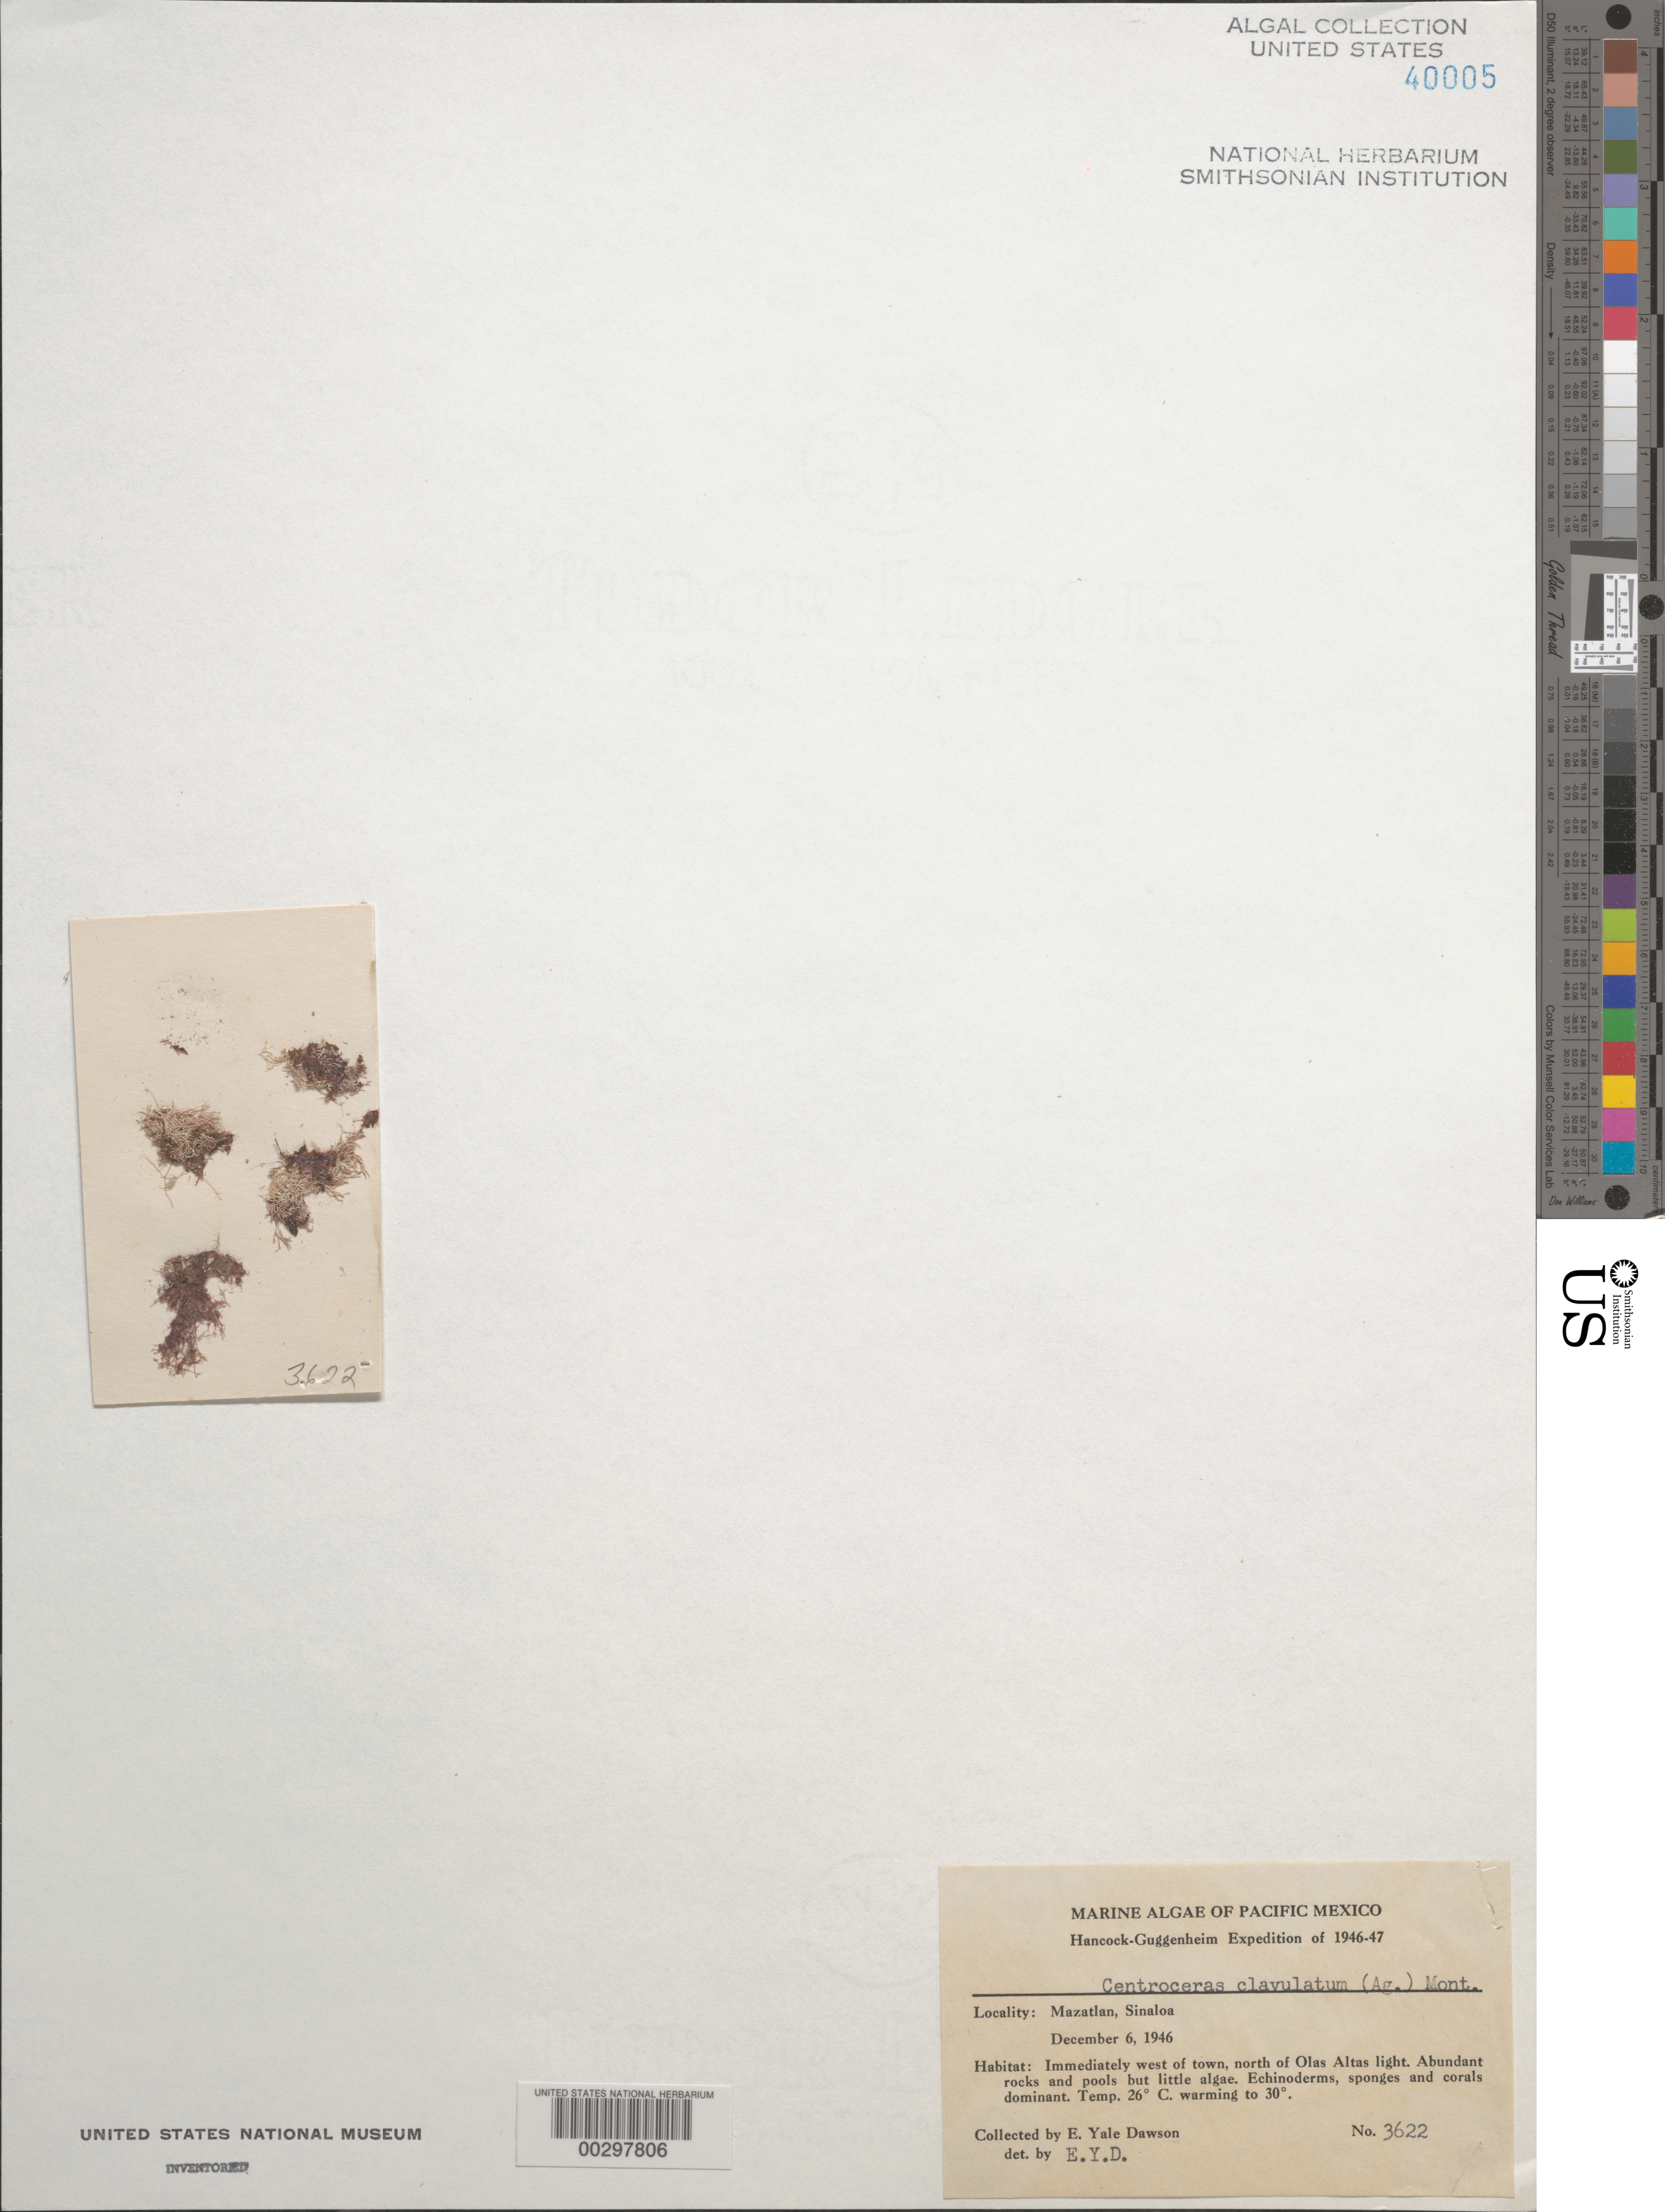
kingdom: Plantae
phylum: Rhodophyta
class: Florideophyceae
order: Ceramiales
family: Ceramiaceae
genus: Centroceras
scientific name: Centroceras clavulatum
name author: (C. Agardh) Mont.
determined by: Dawson, E. Y.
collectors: E. Y. Dawson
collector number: EYD 3622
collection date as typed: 06 Dec 1946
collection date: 1946-12-06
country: Mexico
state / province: Sinaloa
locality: West of Mazatlan, north of Olas Altas light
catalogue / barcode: US 40005